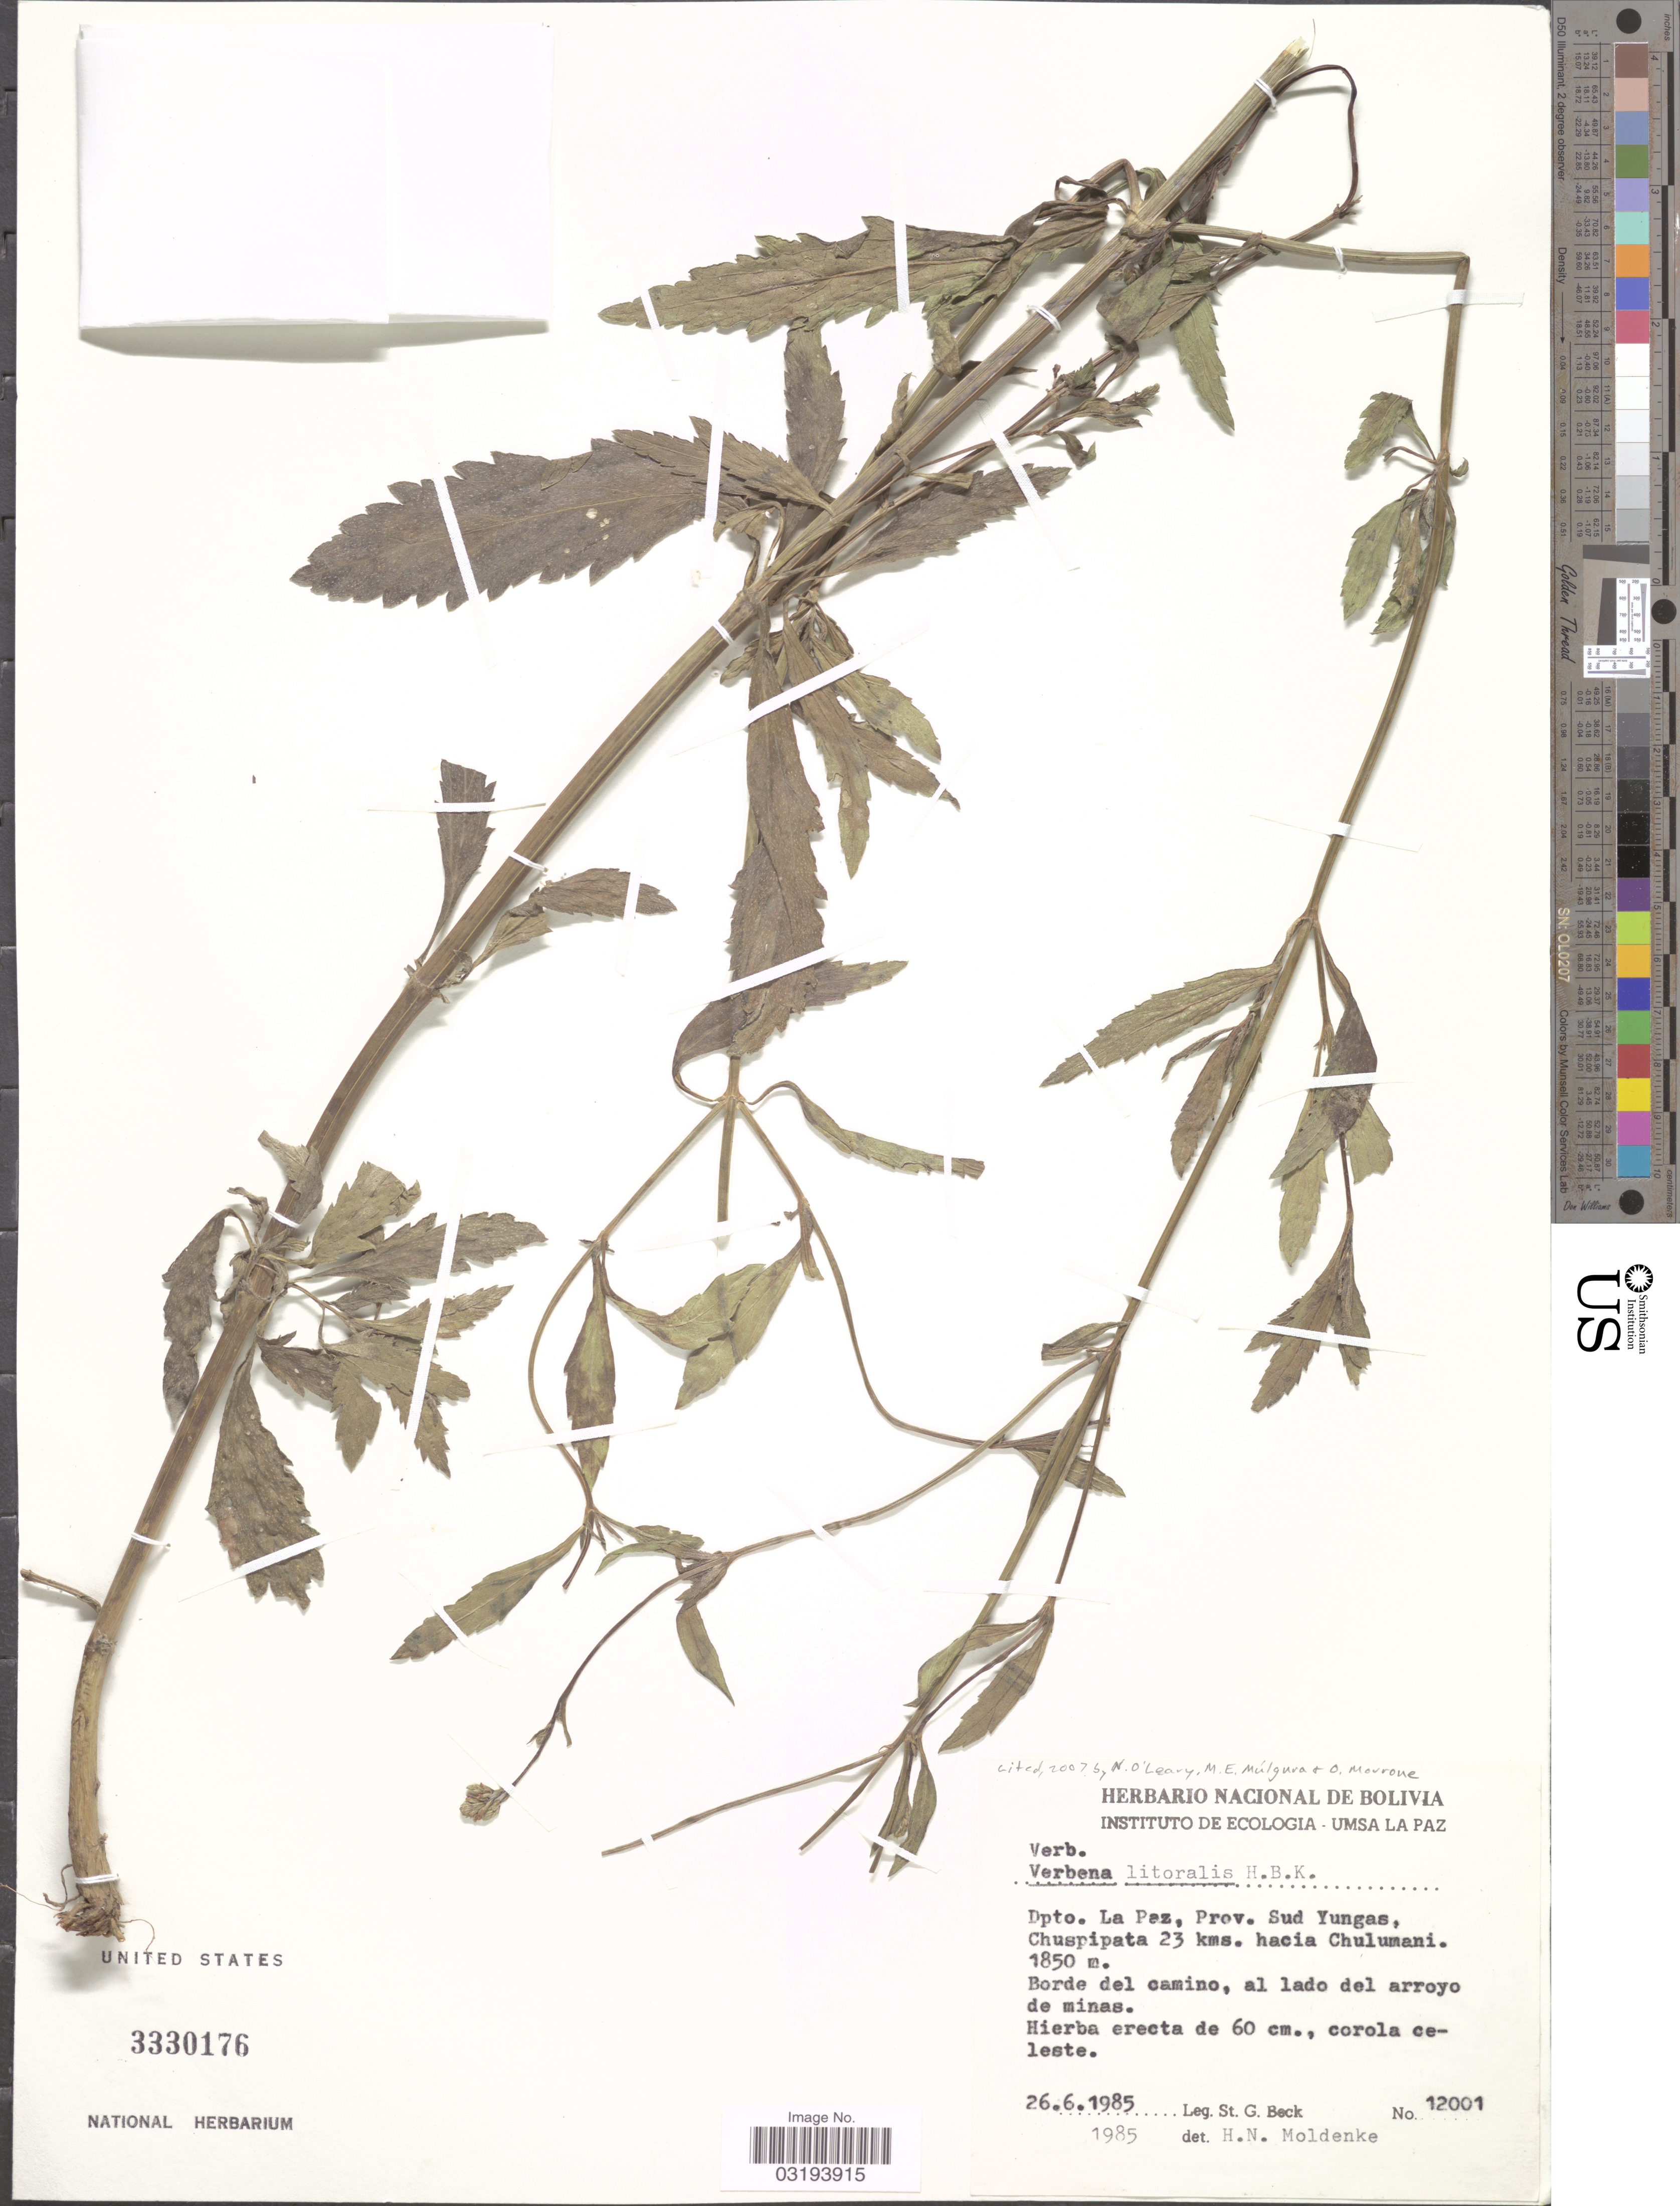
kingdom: Plantae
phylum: Tracheophyta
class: Magnoliopsida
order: Lamiales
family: Verbenaceae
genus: Verbena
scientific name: Verbena litoralis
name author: Kunth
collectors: S. G. Beck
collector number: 12001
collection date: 1985-06-26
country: Bolivia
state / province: La Paz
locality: Dpto. La Paz, Prov. Sud Yungas, Chuspipata 23 kms. hacia Chulumani. Borde del camino, al lado del arroyo de minas.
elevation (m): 1850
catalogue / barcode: US 3330176